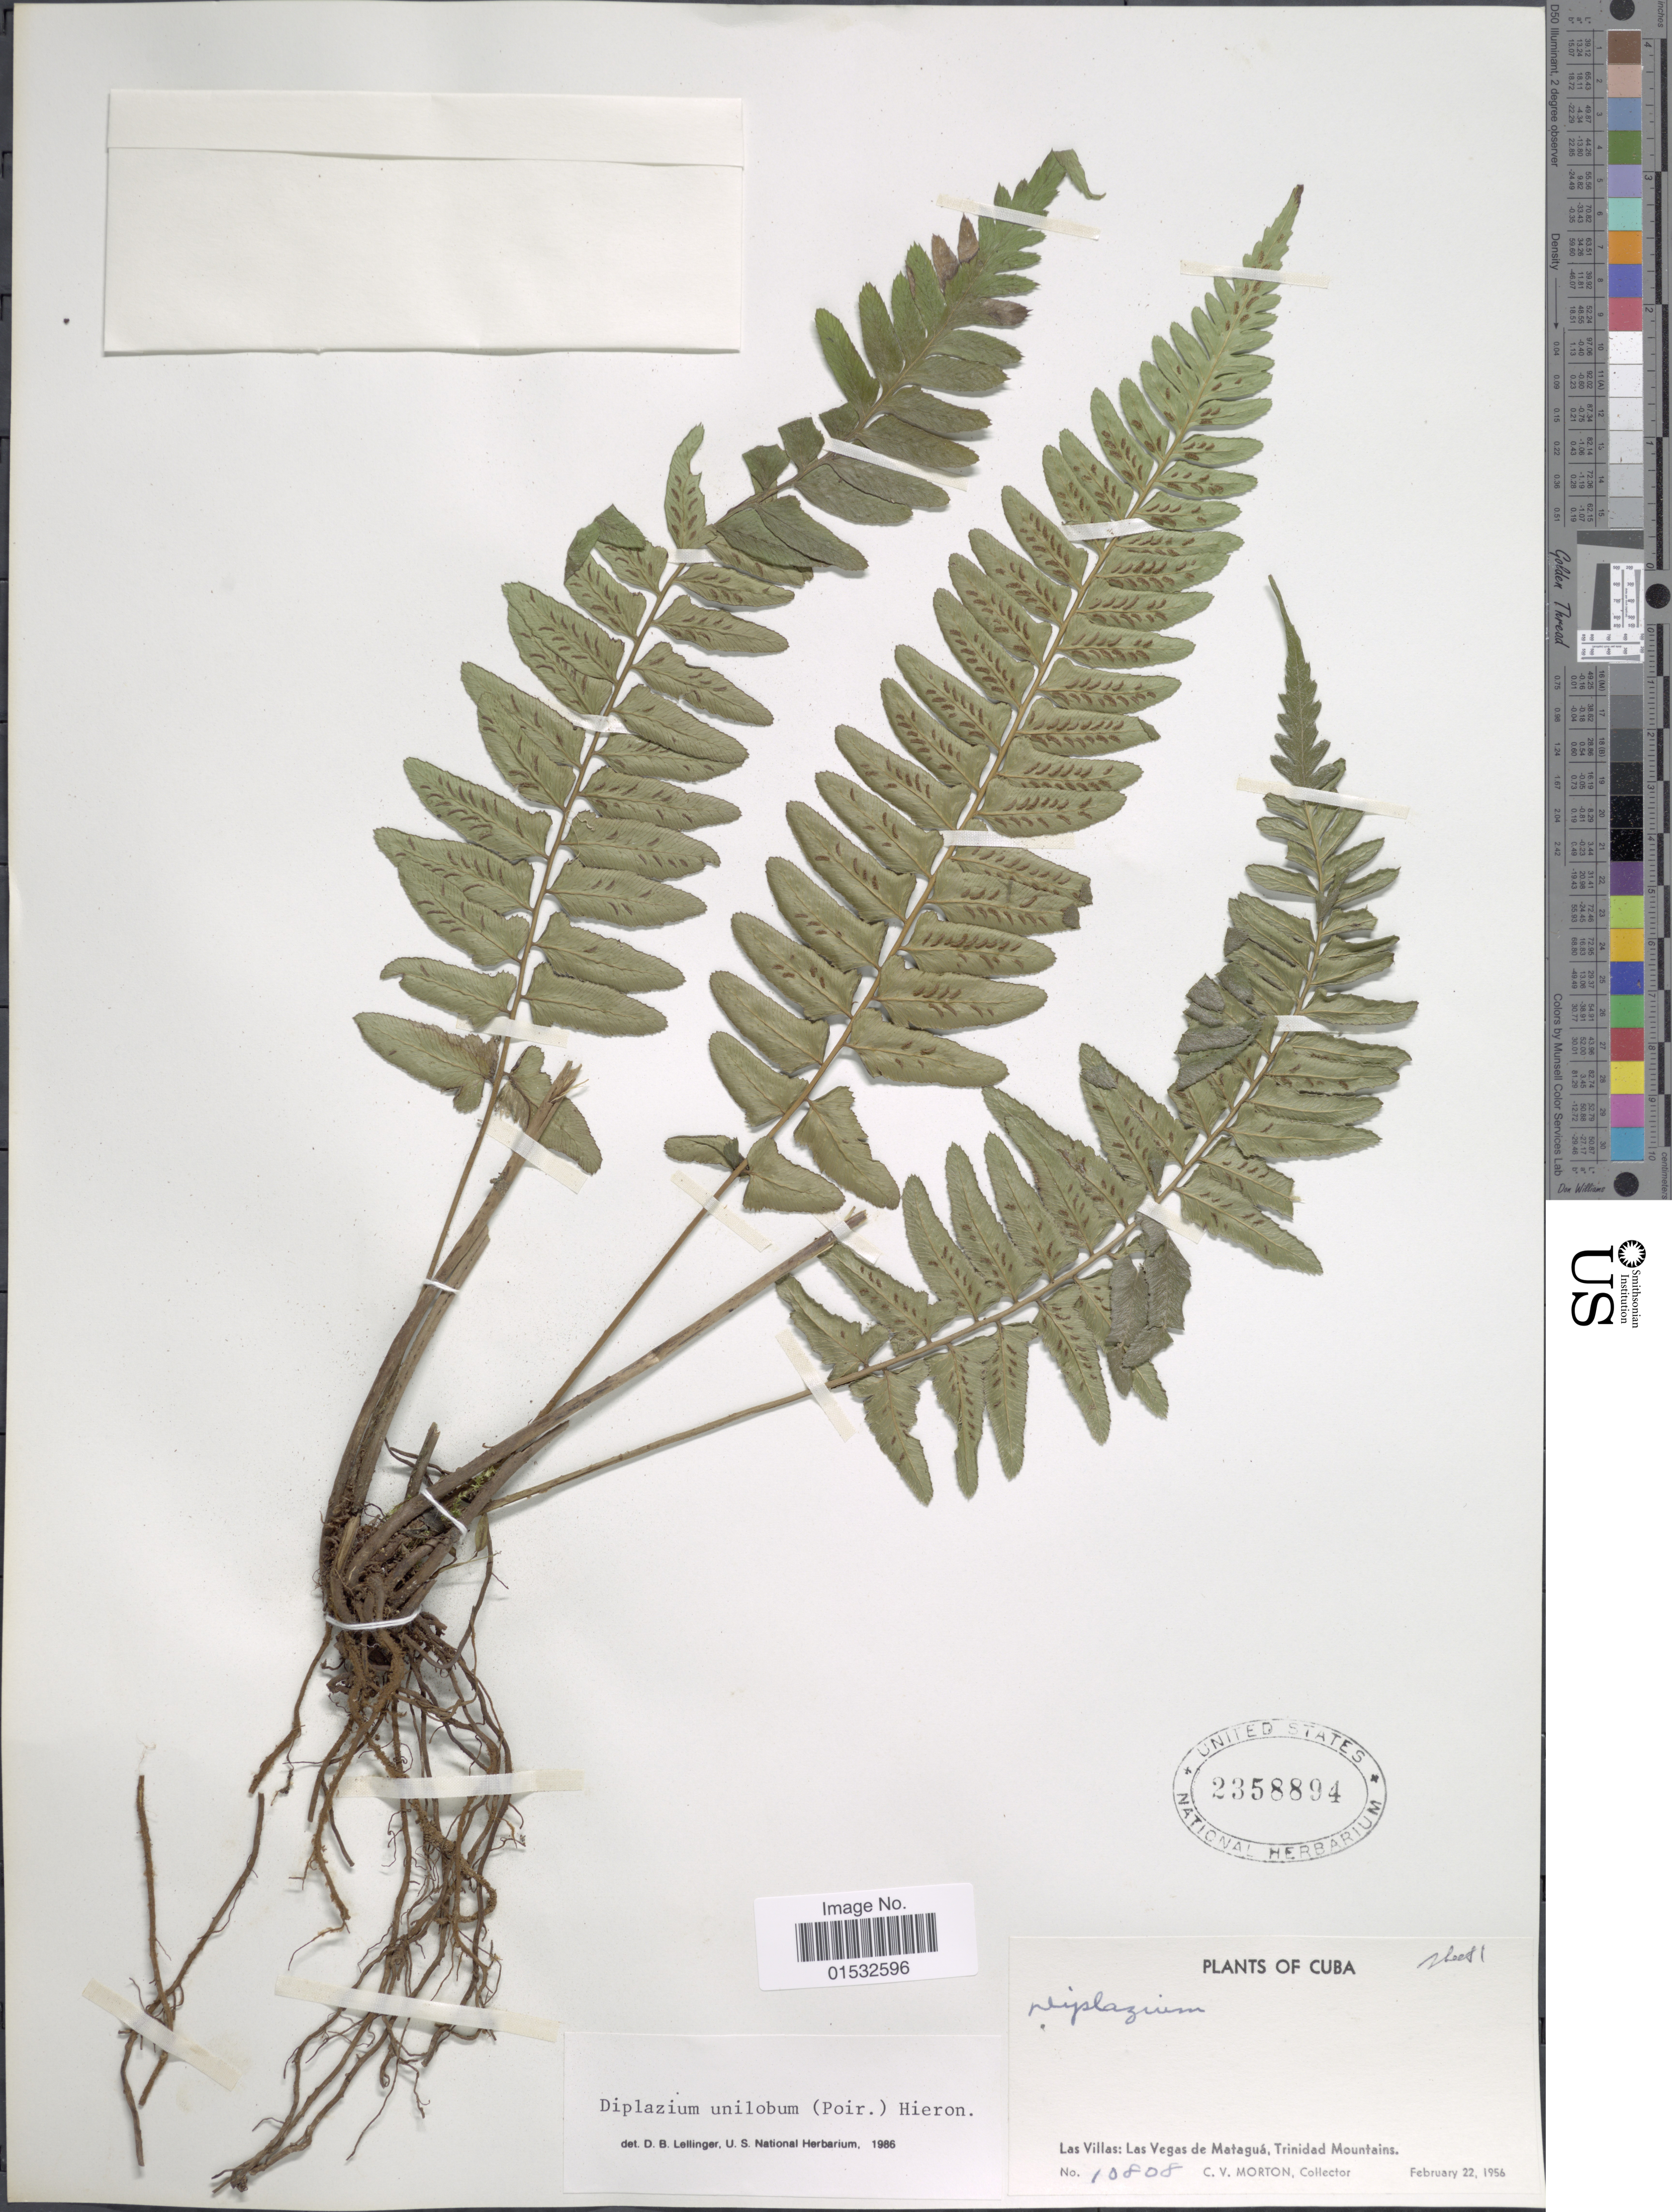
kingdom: Plantae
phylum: Tracheophyta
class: Polypodiopsida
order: Polypodiales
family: Athyriaceae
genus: Diplazium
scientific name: Diplazium unilobum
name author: (Poir.) Hieron.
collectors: C. V. Morton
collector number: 10808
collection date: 1956-02-22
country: Cuba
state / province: Las Villas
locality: Las Vegas de Mataguá, Trinidad Mountains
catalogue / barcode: US 2358894